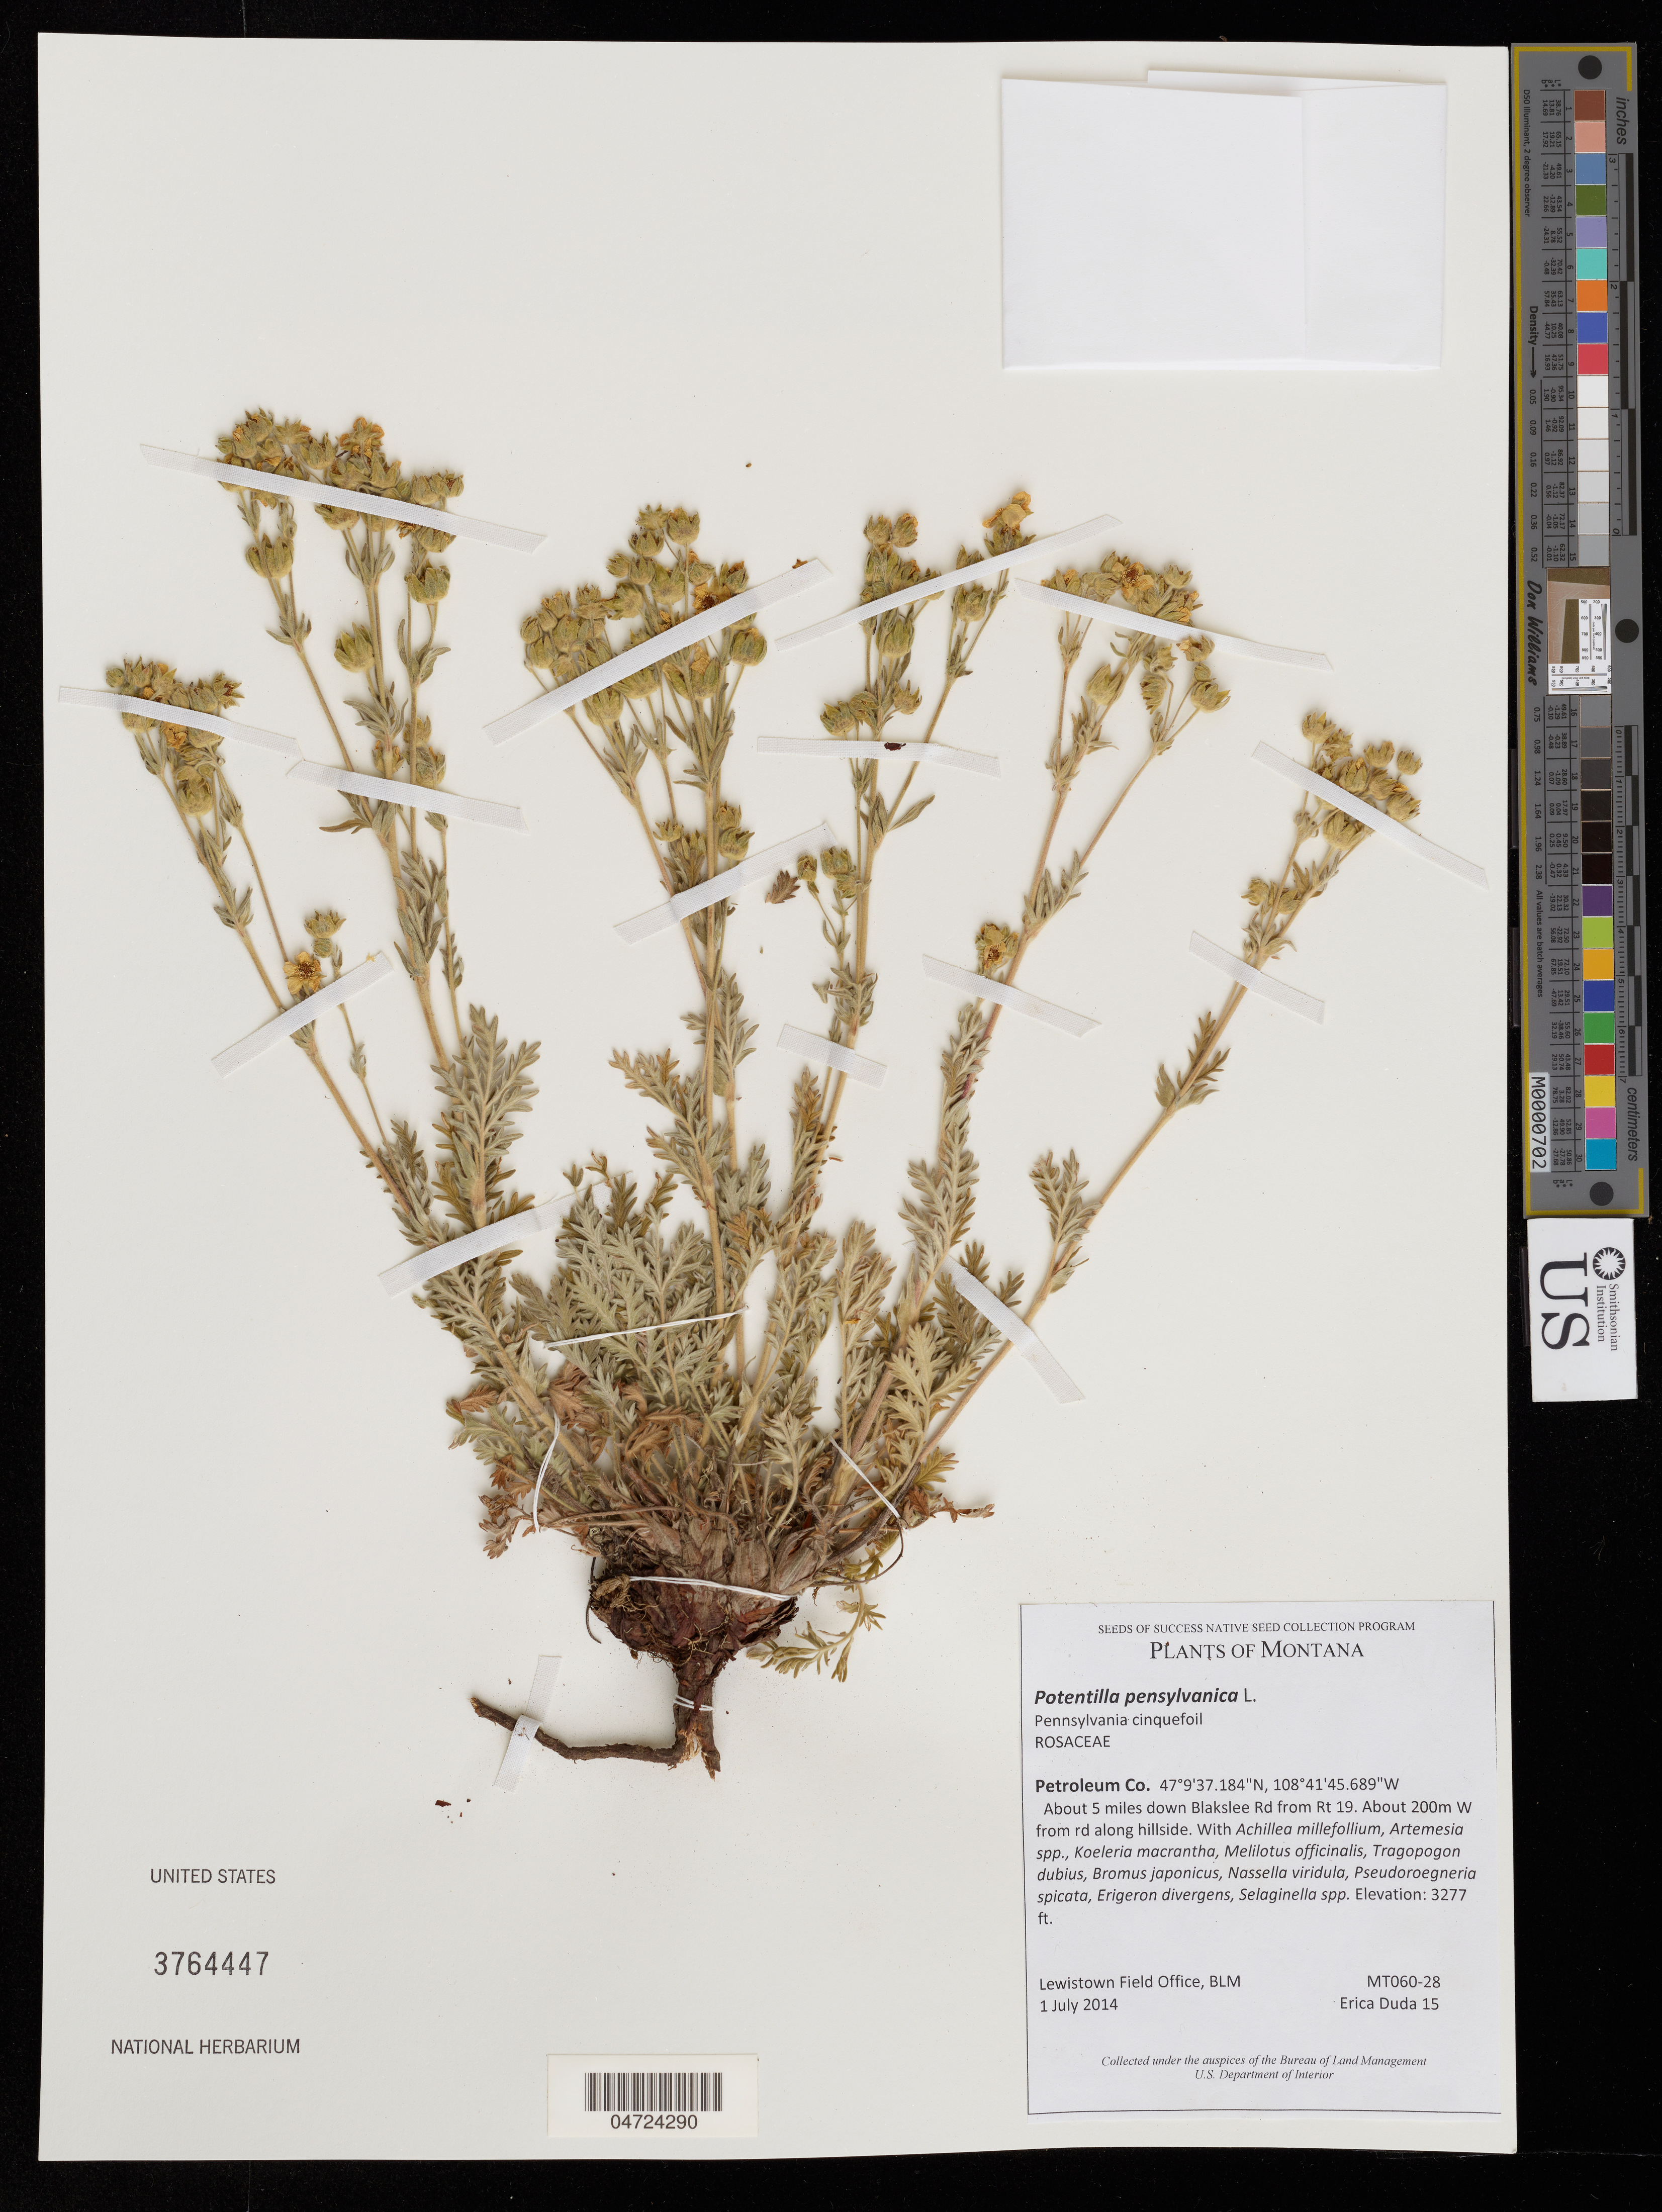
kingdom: Plantae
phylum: Tracheophyta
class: Magnoliopsida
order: Rosales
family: Rosaceae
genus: Potentilla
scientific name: Potentilla pensylvanica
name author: L.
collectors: E. Duda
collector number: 15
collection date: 2014-07-01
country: United States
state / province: Montana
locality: Petroleum Co. About 5 miles down Blakslee Rd from Rt 19. About 200m W from rd along hillside.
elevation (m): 999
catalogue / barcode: US 3764447